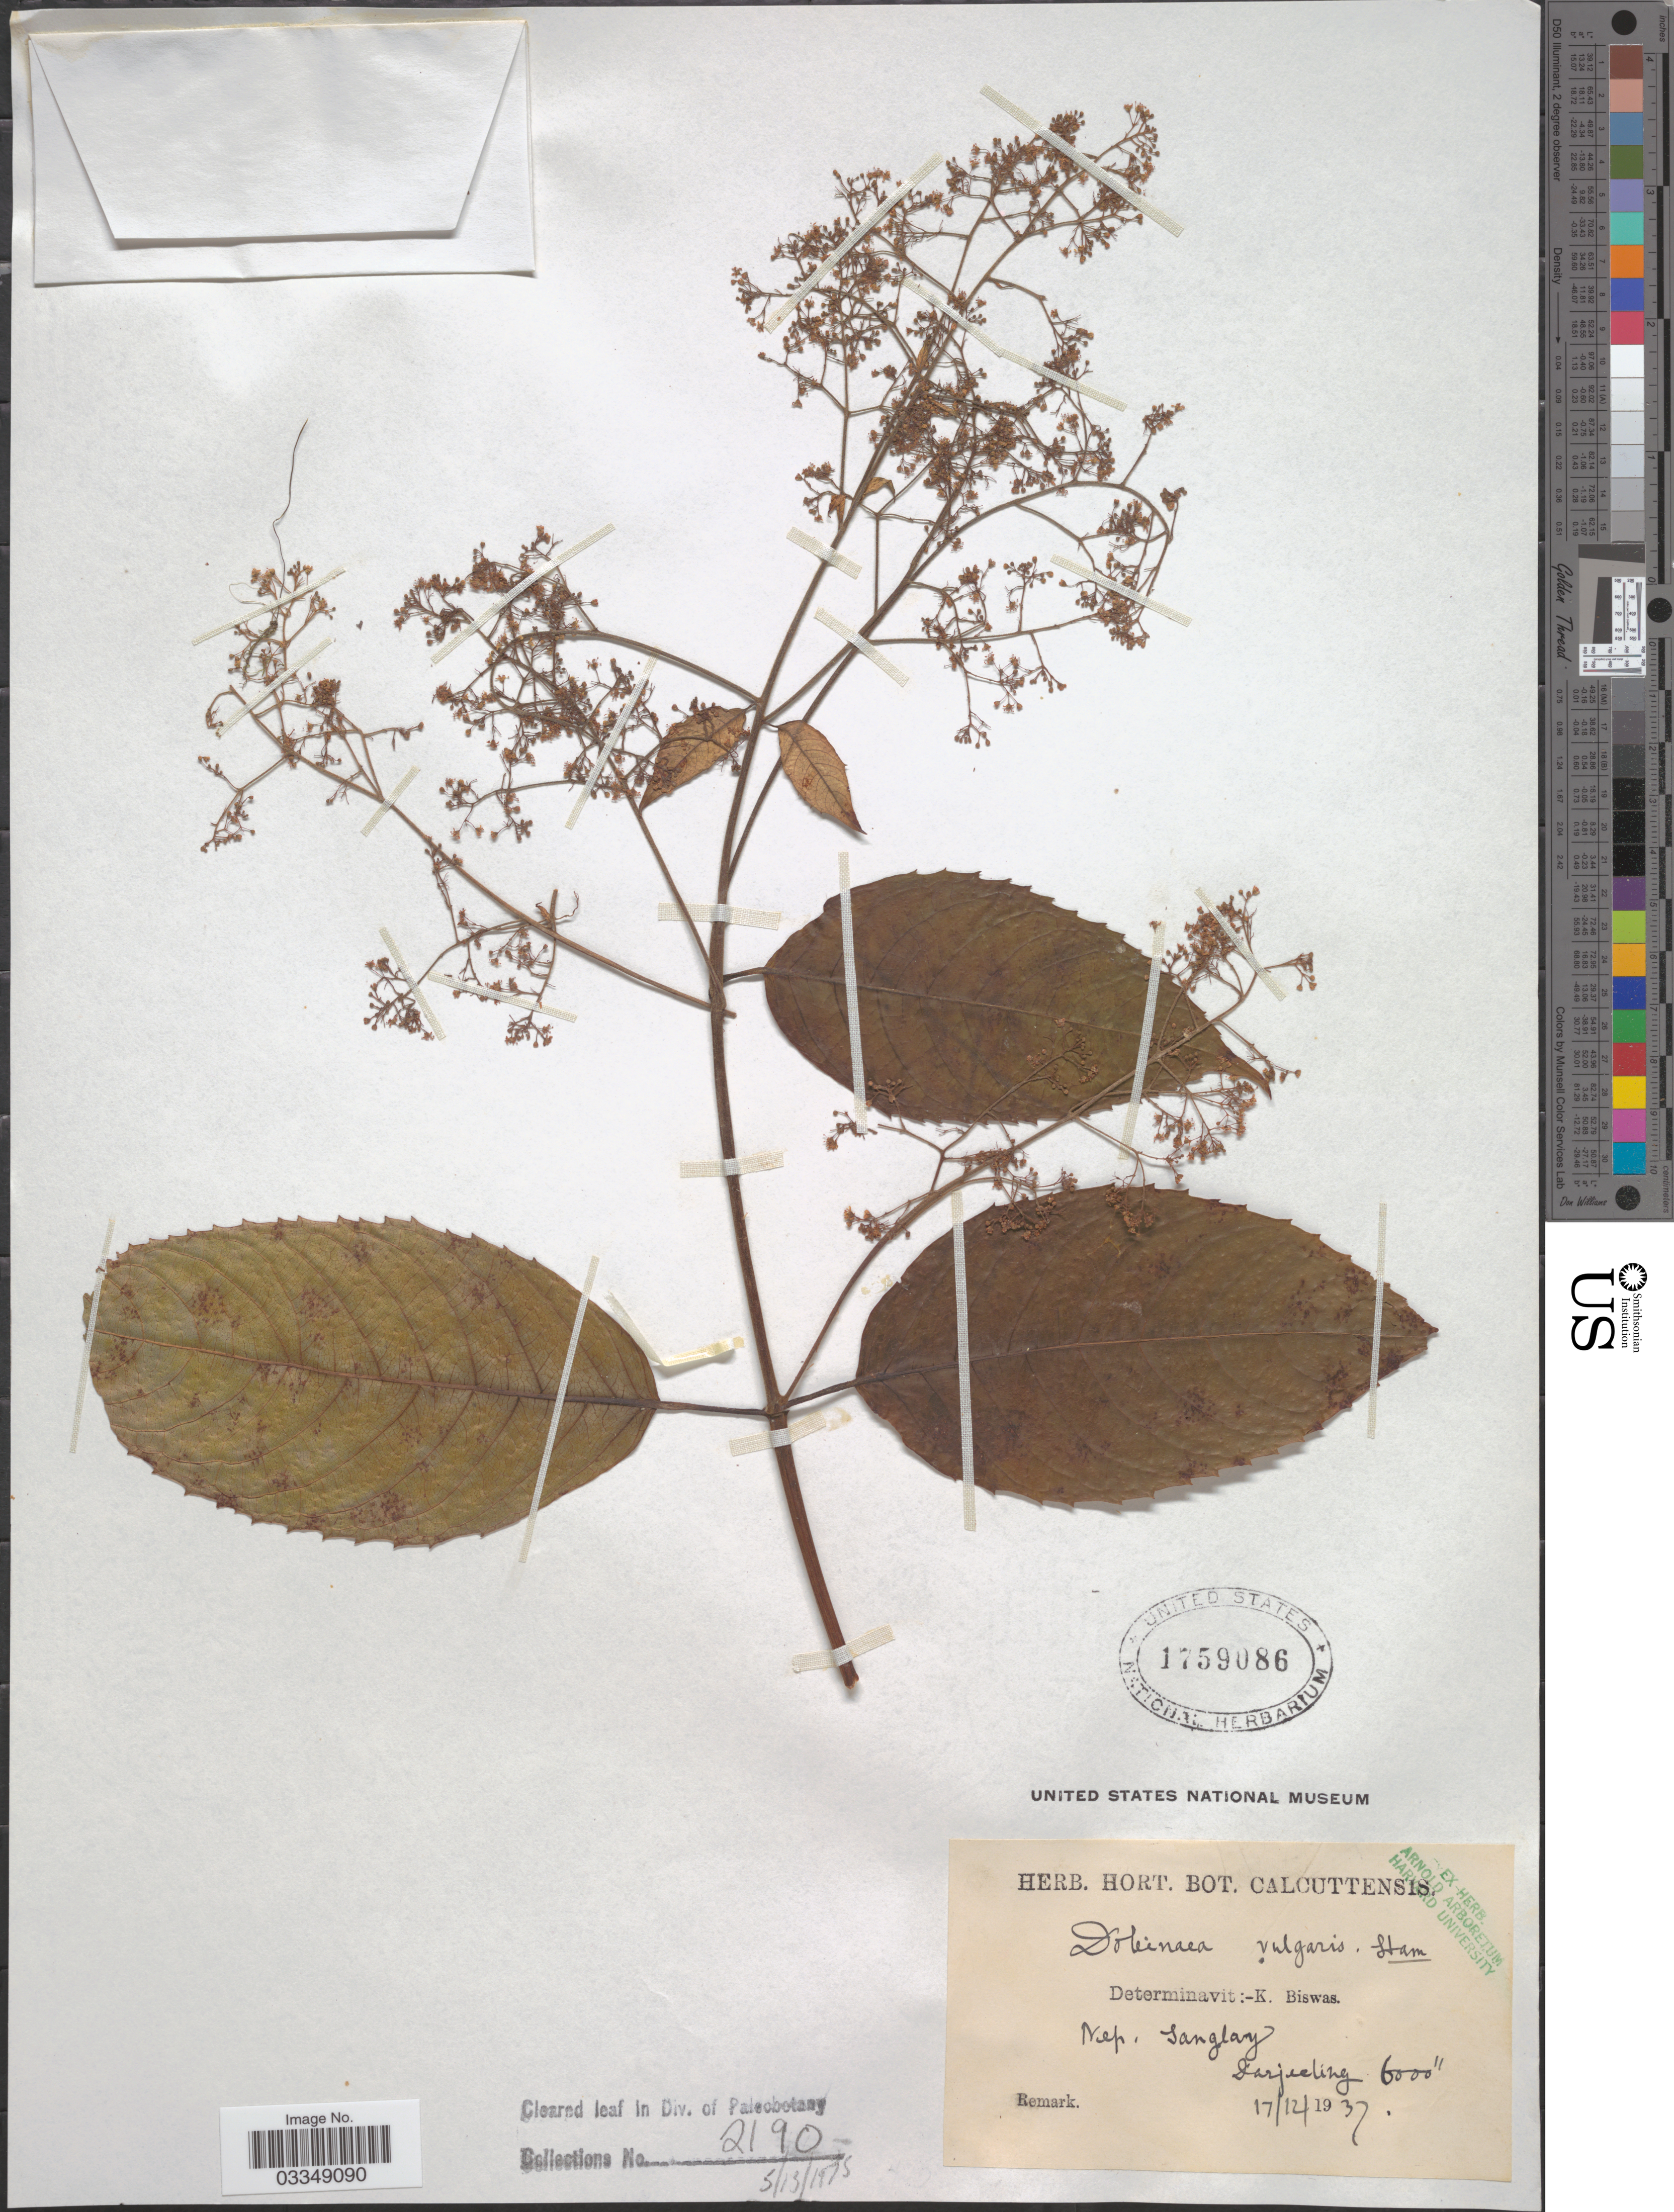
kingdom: Plantae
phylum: Tracheophyta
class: Magnoliopsida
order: Sapindales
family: Anacardiaceae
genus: Dobinea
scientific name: Dobinea vulgaris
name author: Buch.-Ham. ex D. Don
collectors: ex Herb. Hort. Bot. Calcuttensis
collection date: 1937-12-17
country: India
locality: Darjeeling.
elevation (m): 1829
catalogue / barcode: US 1759086